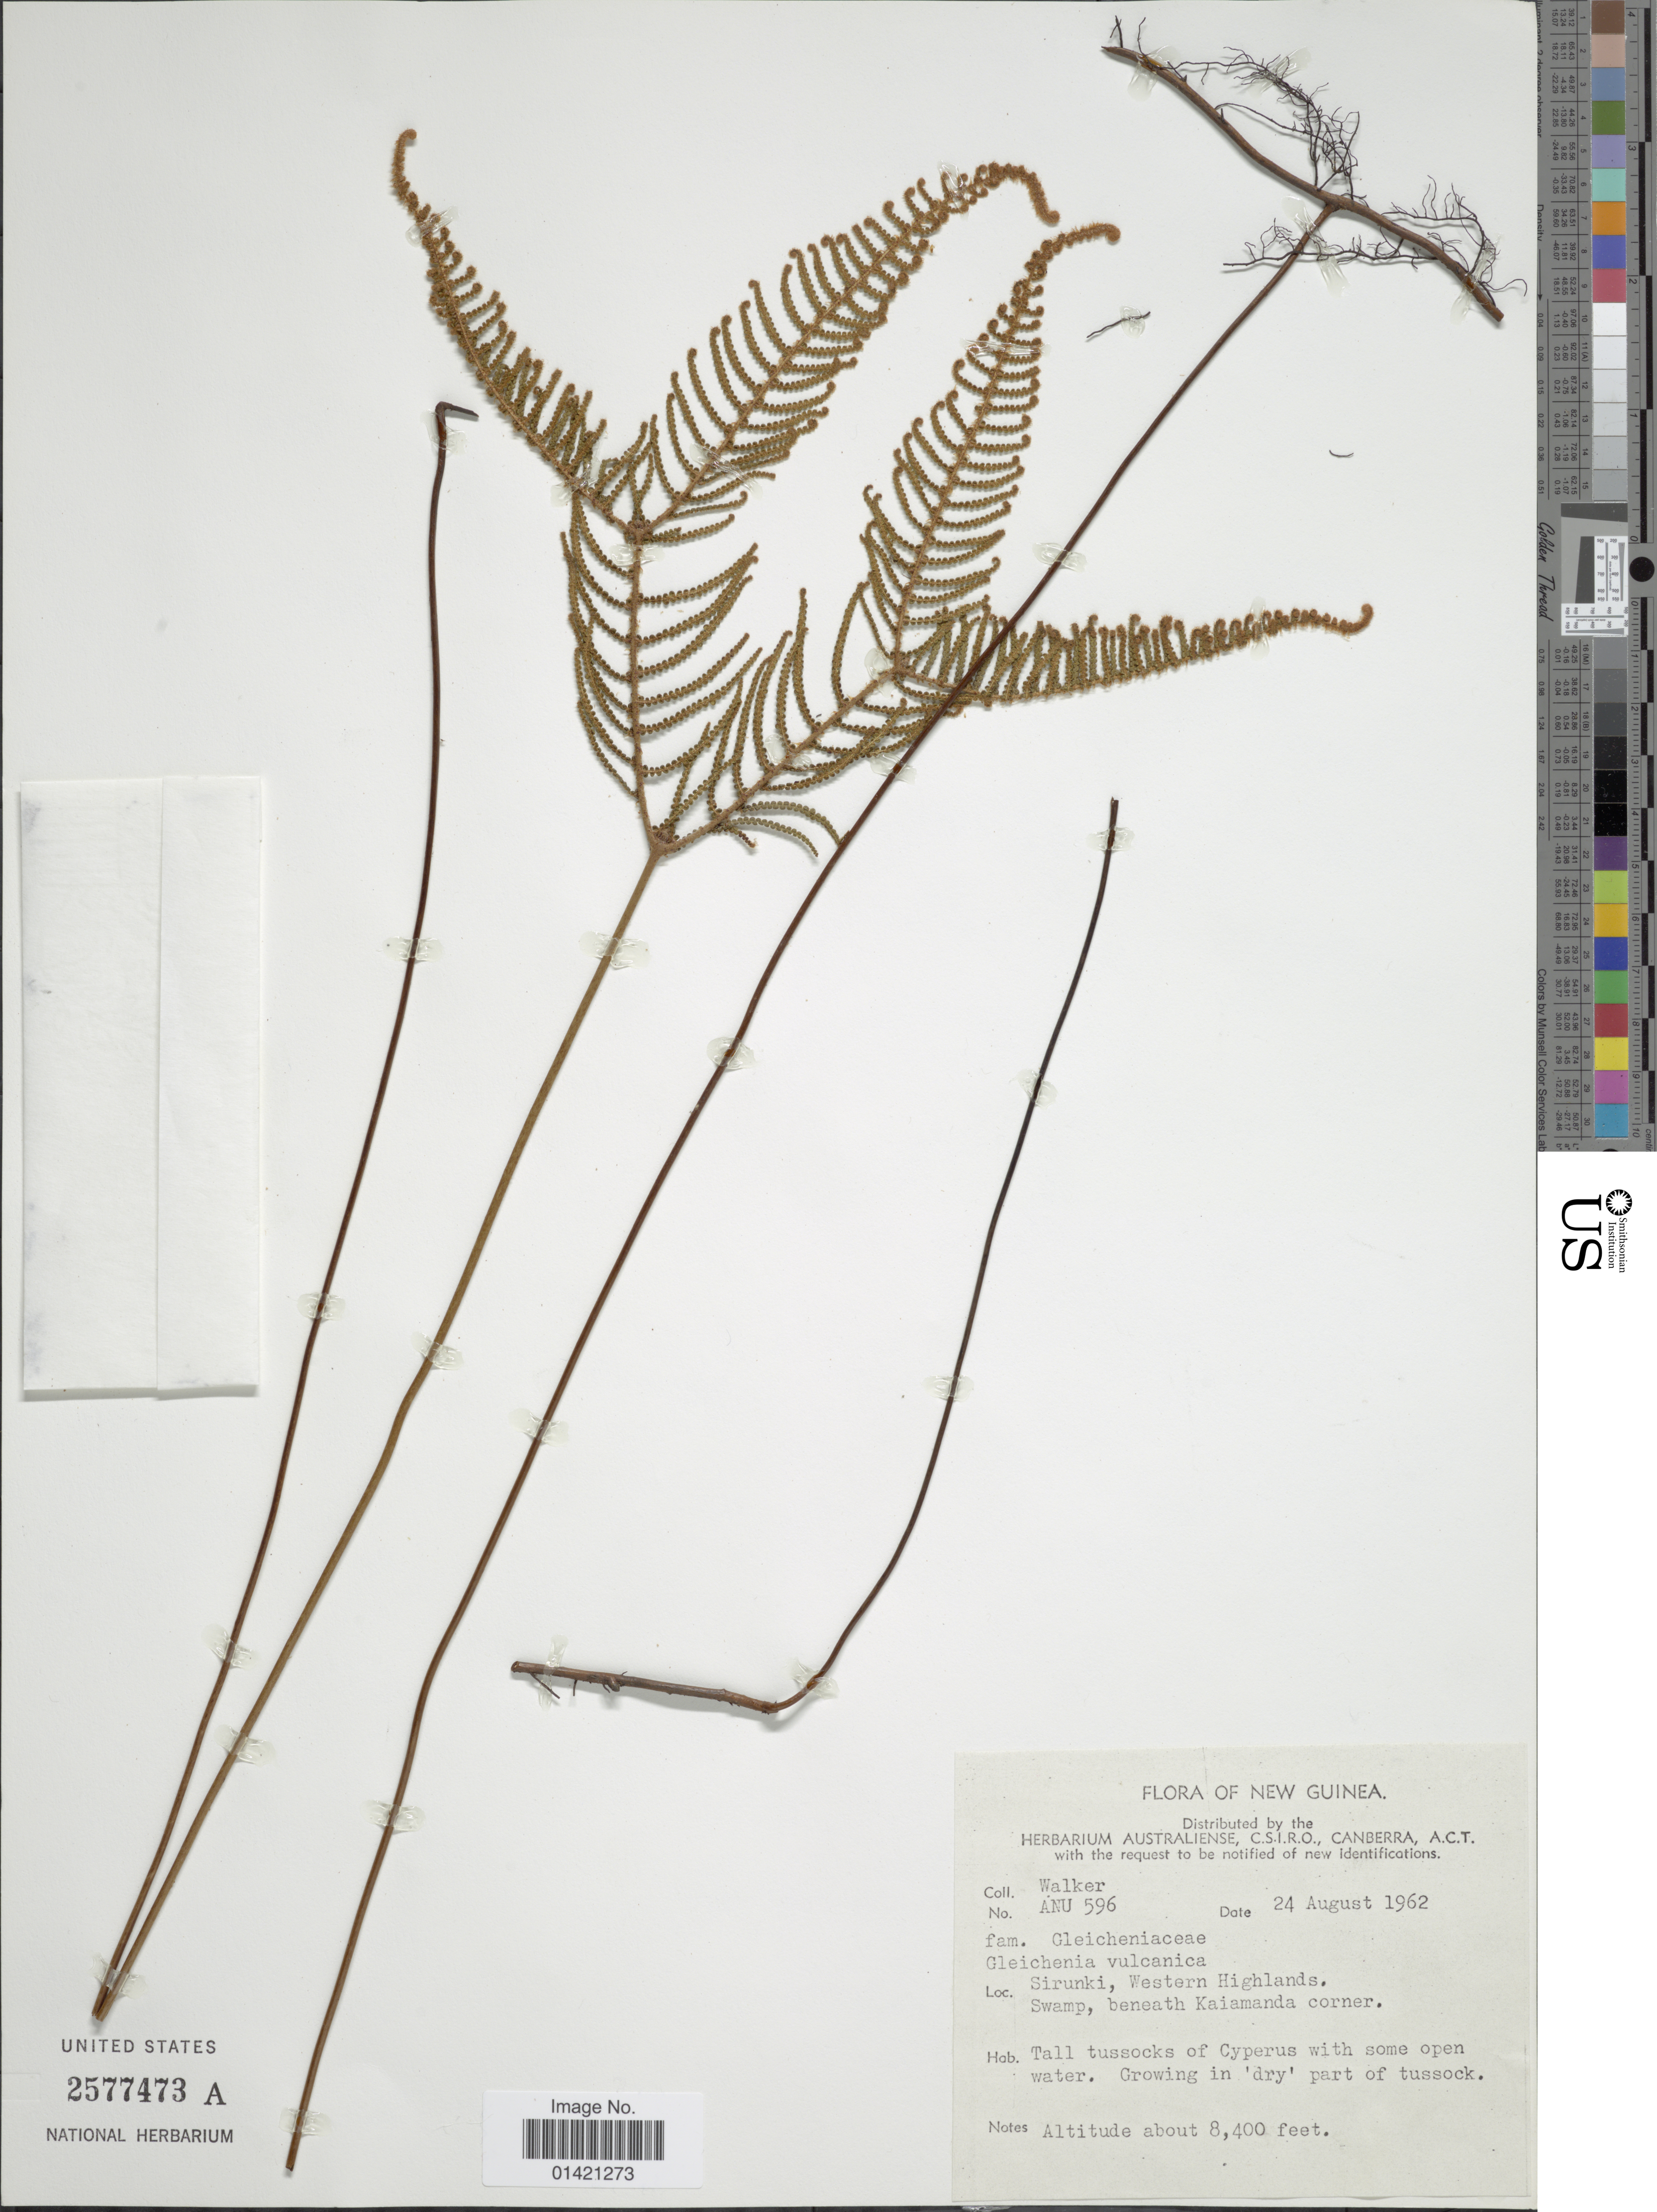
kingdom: Plantae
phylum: Tracheophyta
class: Polypodiopsida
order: Gleicheniales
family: Gleicheniaceae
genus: Gleichenia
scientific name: Gleichenia vulcanica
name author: Blume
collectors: -. Walker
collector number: ANU 596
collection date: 1962-08-24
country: Papua New Guinea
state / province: Western Highlands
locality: Sirunki, Swamp, beneath Kaiamanda corner.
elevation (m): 2560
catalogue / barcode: US 2577473A